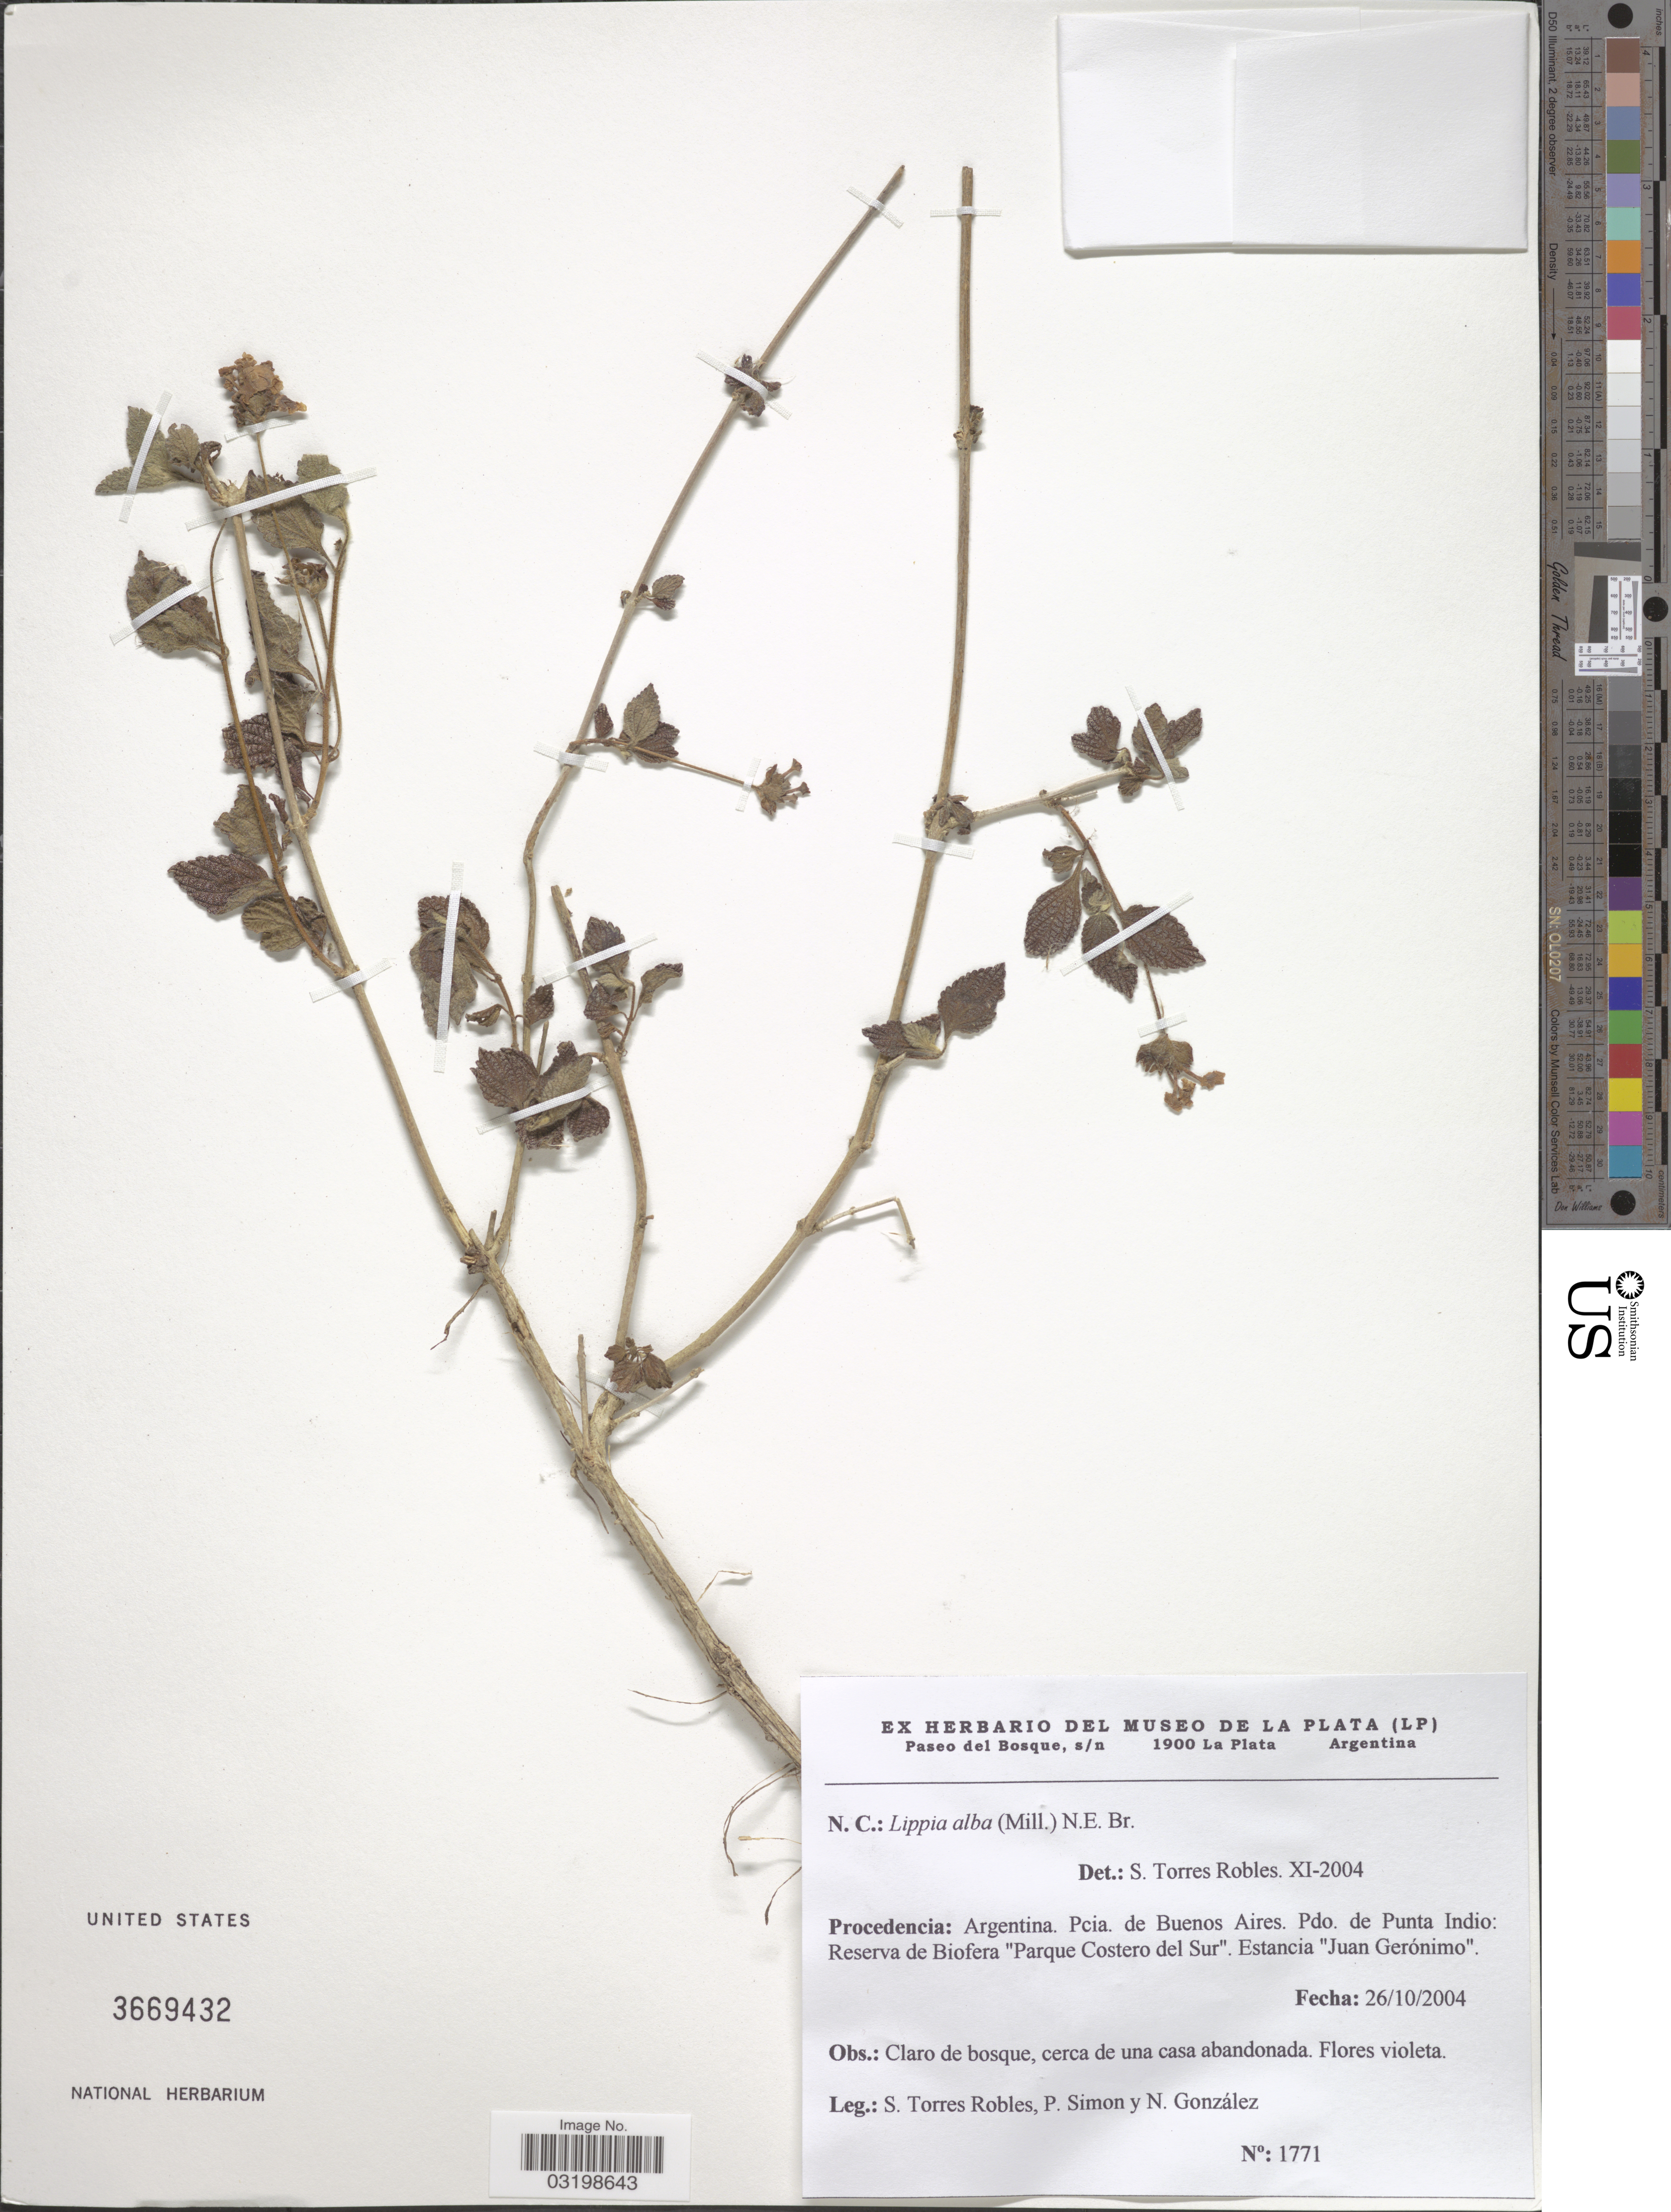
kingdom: Plantae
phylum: Tracheophyta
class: Magnoliopsida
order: Lamiales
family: Verbenaceae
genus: Lippia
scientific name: Lippia alba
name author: (Mill.) N.E. Br. ex Britton & P. Wilson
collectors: S. Torres Robles, P. Simon & N. Gonzalez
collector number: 1771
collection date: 2004-10-26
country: Argentina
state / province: Buenos Aires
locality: Procedencia: Argentina. Pcia. de Buenos Aires. Pdo. de Punta Indio: Reserva de Biofera "Parque Costero del Sur". Estancia "Juan Gerónimo".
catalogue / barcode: US 3669432